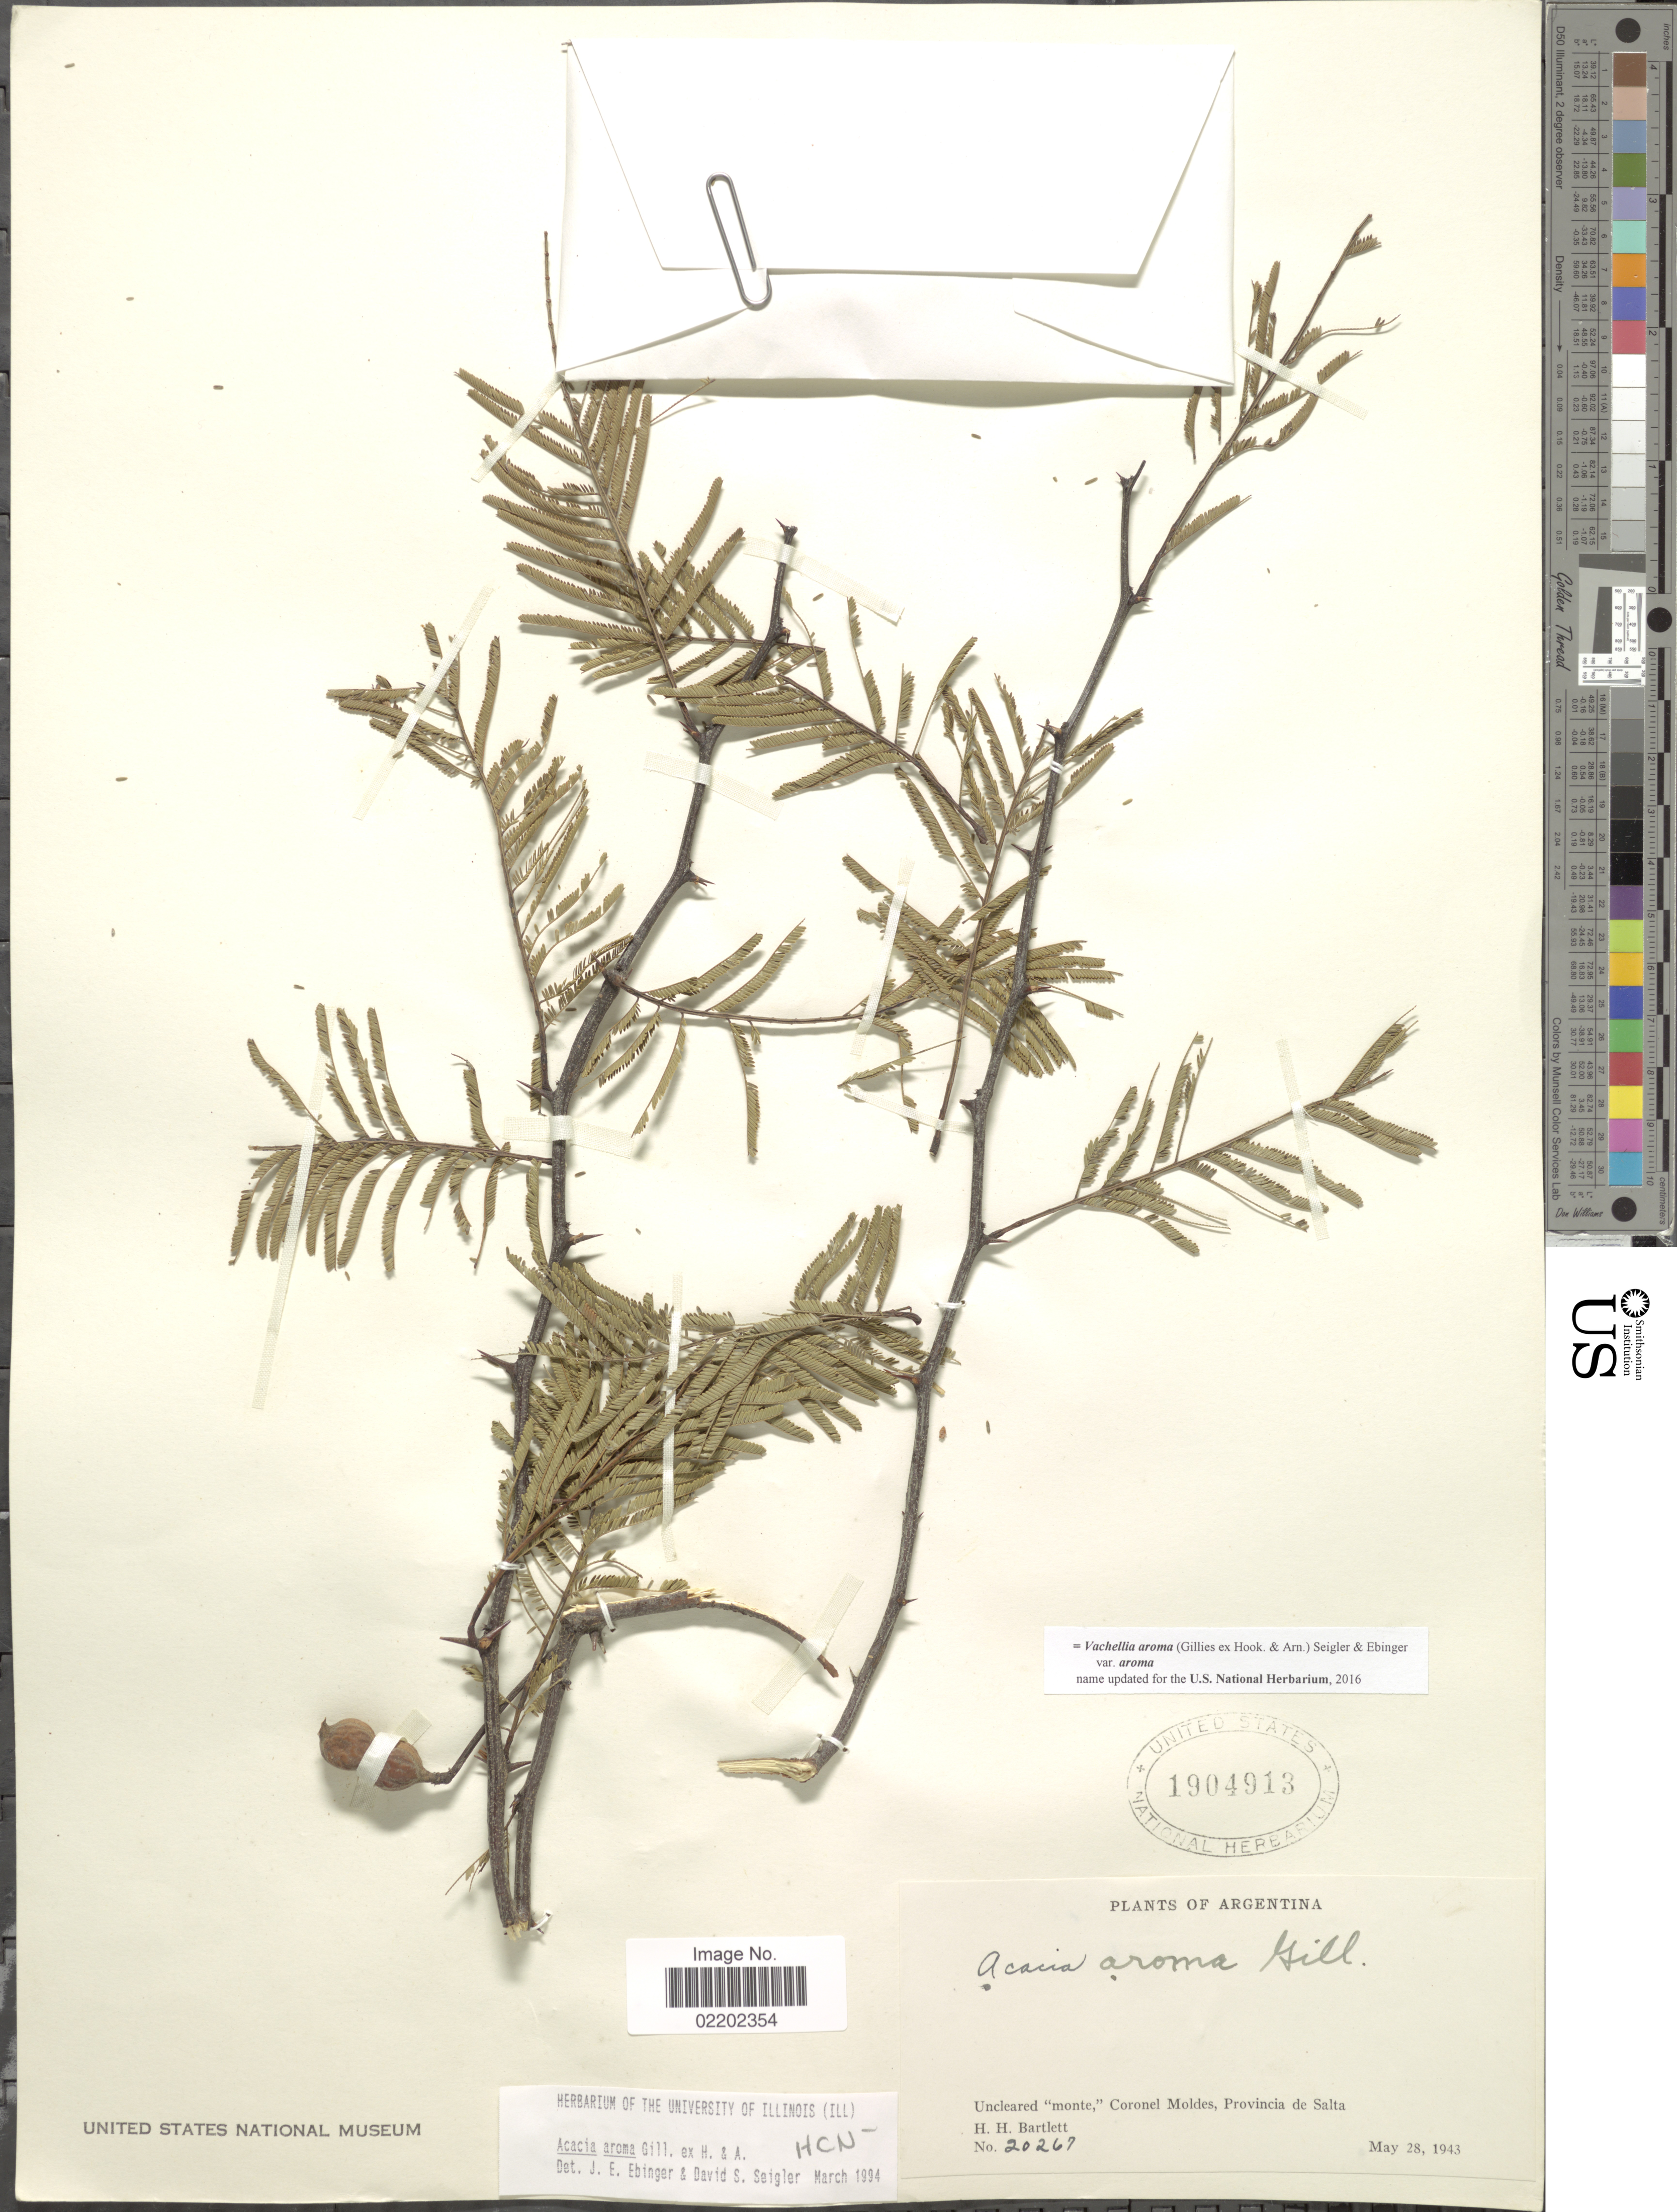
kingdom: Plantae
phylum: Tracheophyta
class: Magnoliopsida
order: Fabales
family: Fabaceae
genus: Vachellia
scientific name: Vachellia aroma var. aroma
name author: (Gillies ex Hook. & Arn.) Seigler & Ebinger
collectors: H. H. Bartlett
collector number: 20267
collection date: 1943-05-28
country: Argentina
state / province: Salta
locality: Uncleared 'monte' Coronel Moldes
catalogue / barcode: US 1904913